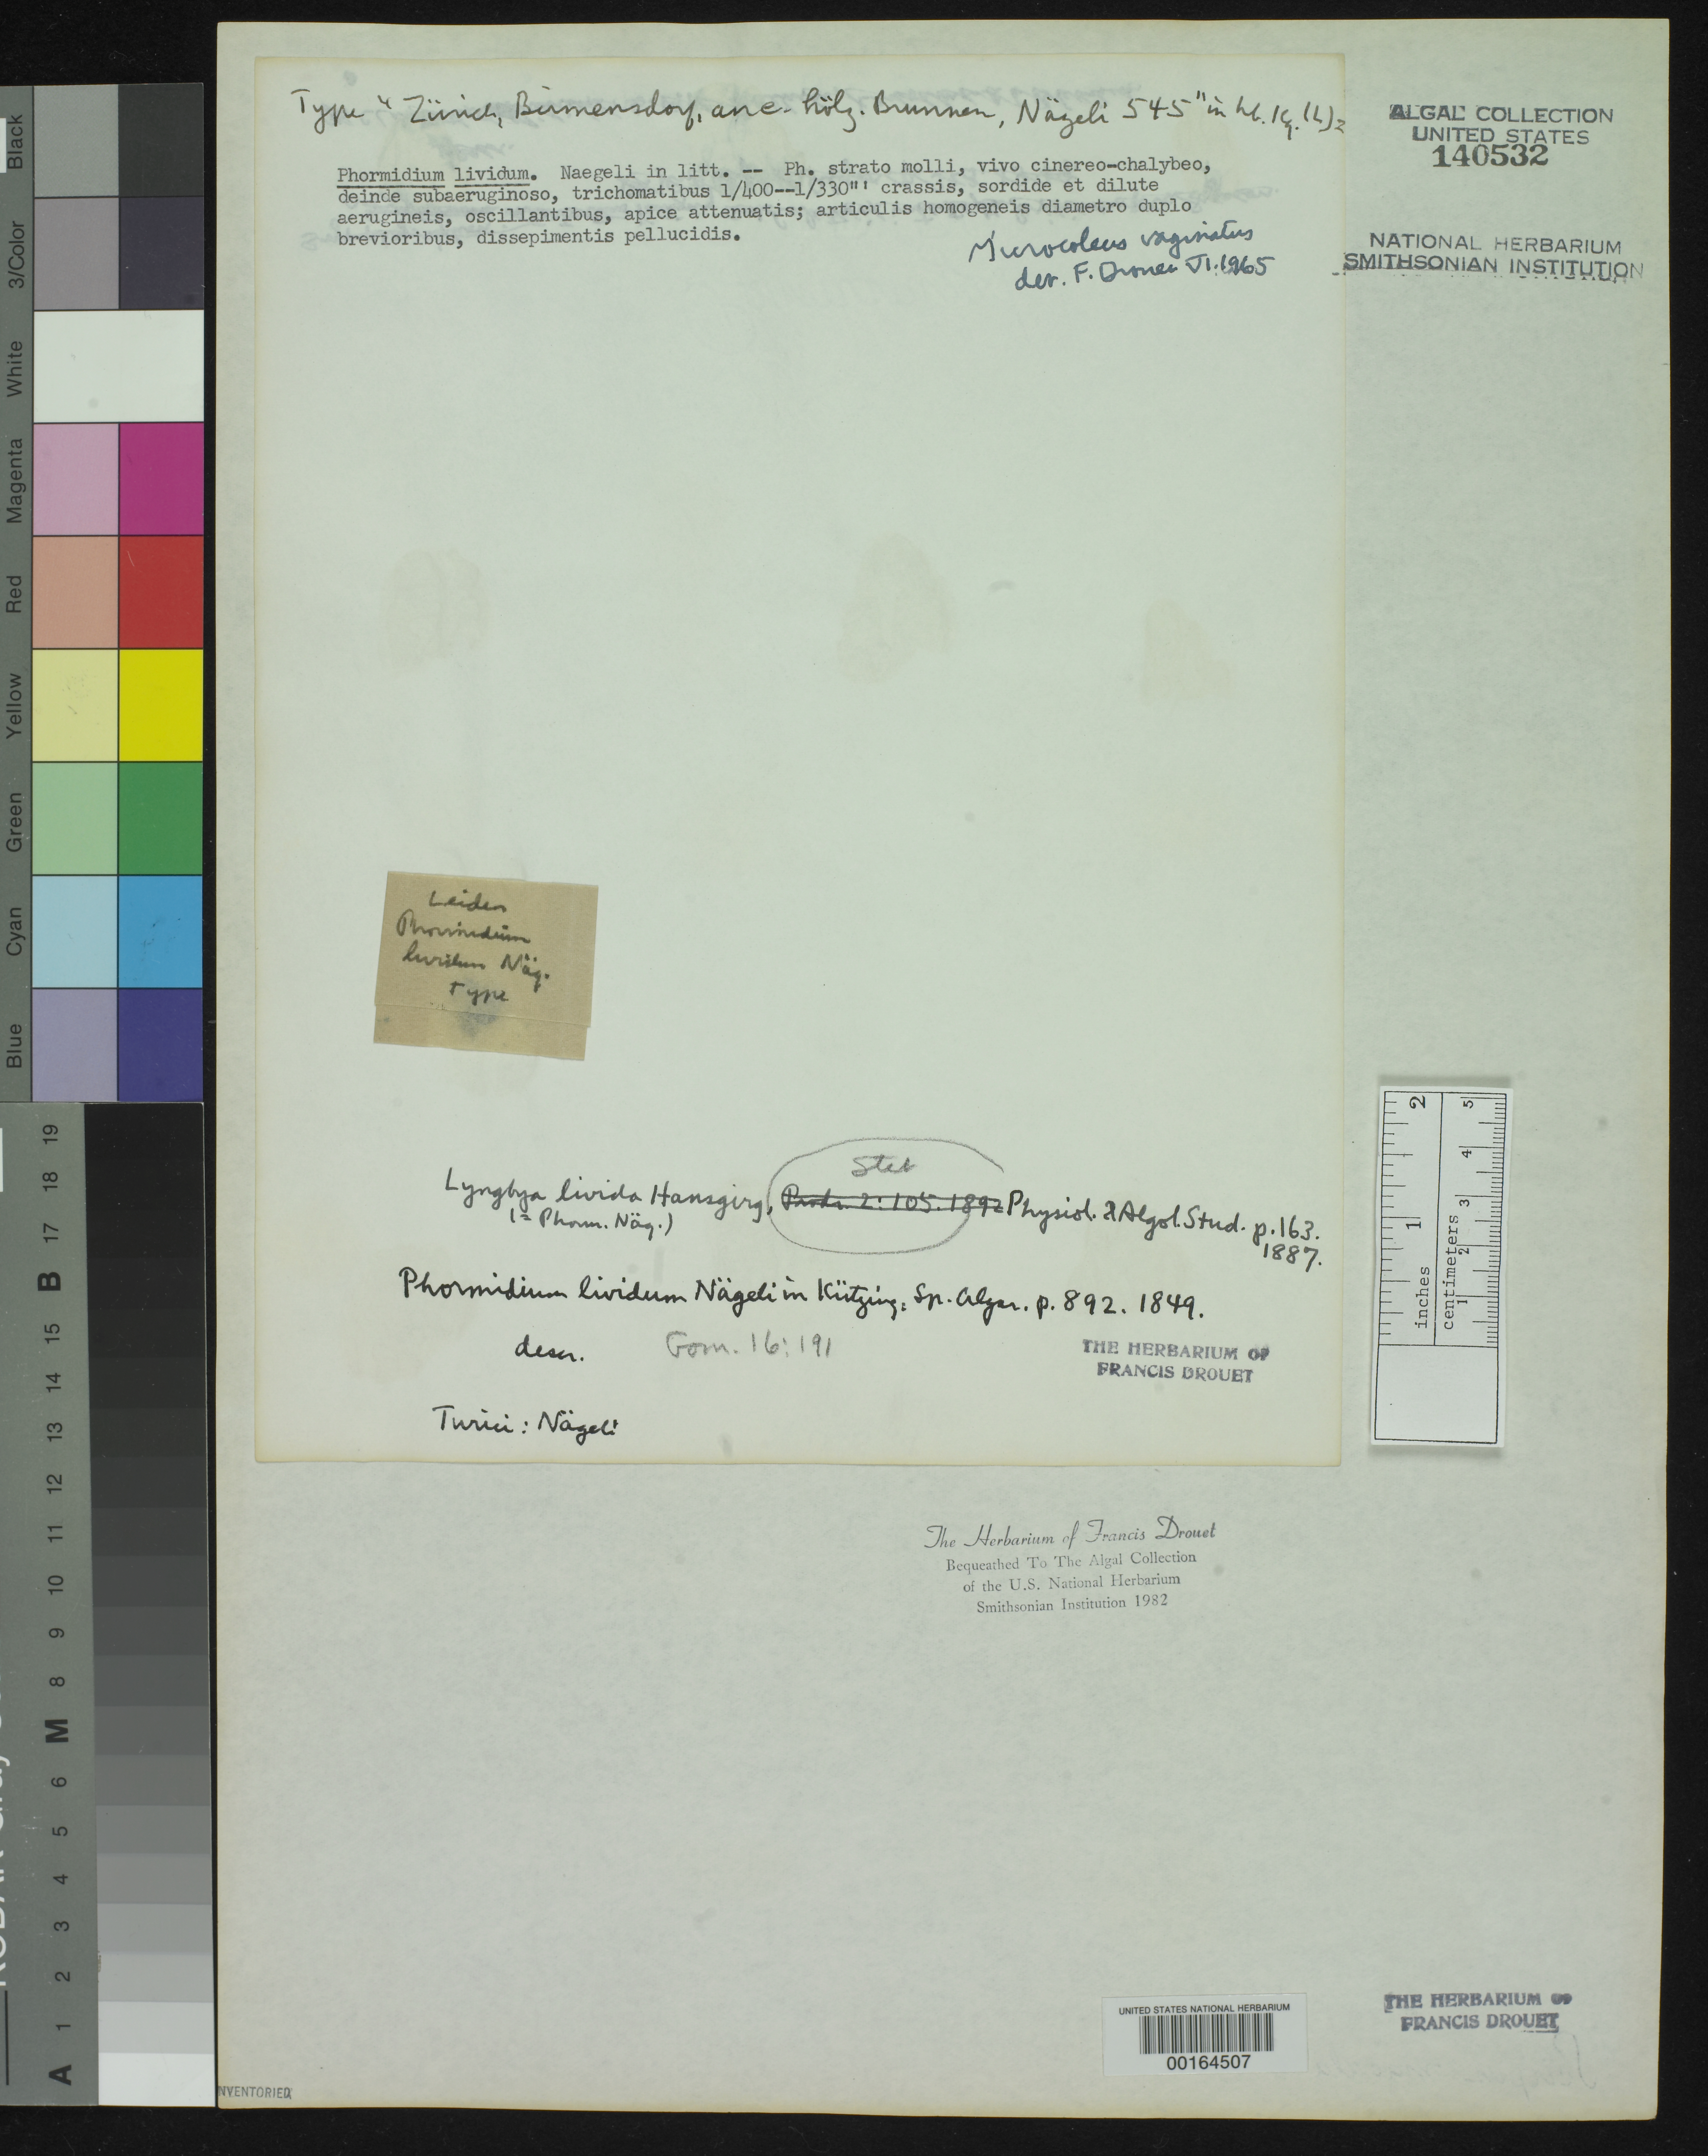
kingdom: Bacteria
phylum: Cyanobacteria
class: Cyanobacteriia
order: Cyanobacteriales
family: Oscillatoriaceae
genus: Phormidium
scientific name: Phormidium lividum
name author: Näg. in Kütz.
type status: Isotype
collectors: C. Nägeli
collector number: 545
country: Switzerland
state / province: Zürich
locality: Birmensdorf, Zurich.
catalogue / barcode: US 140532